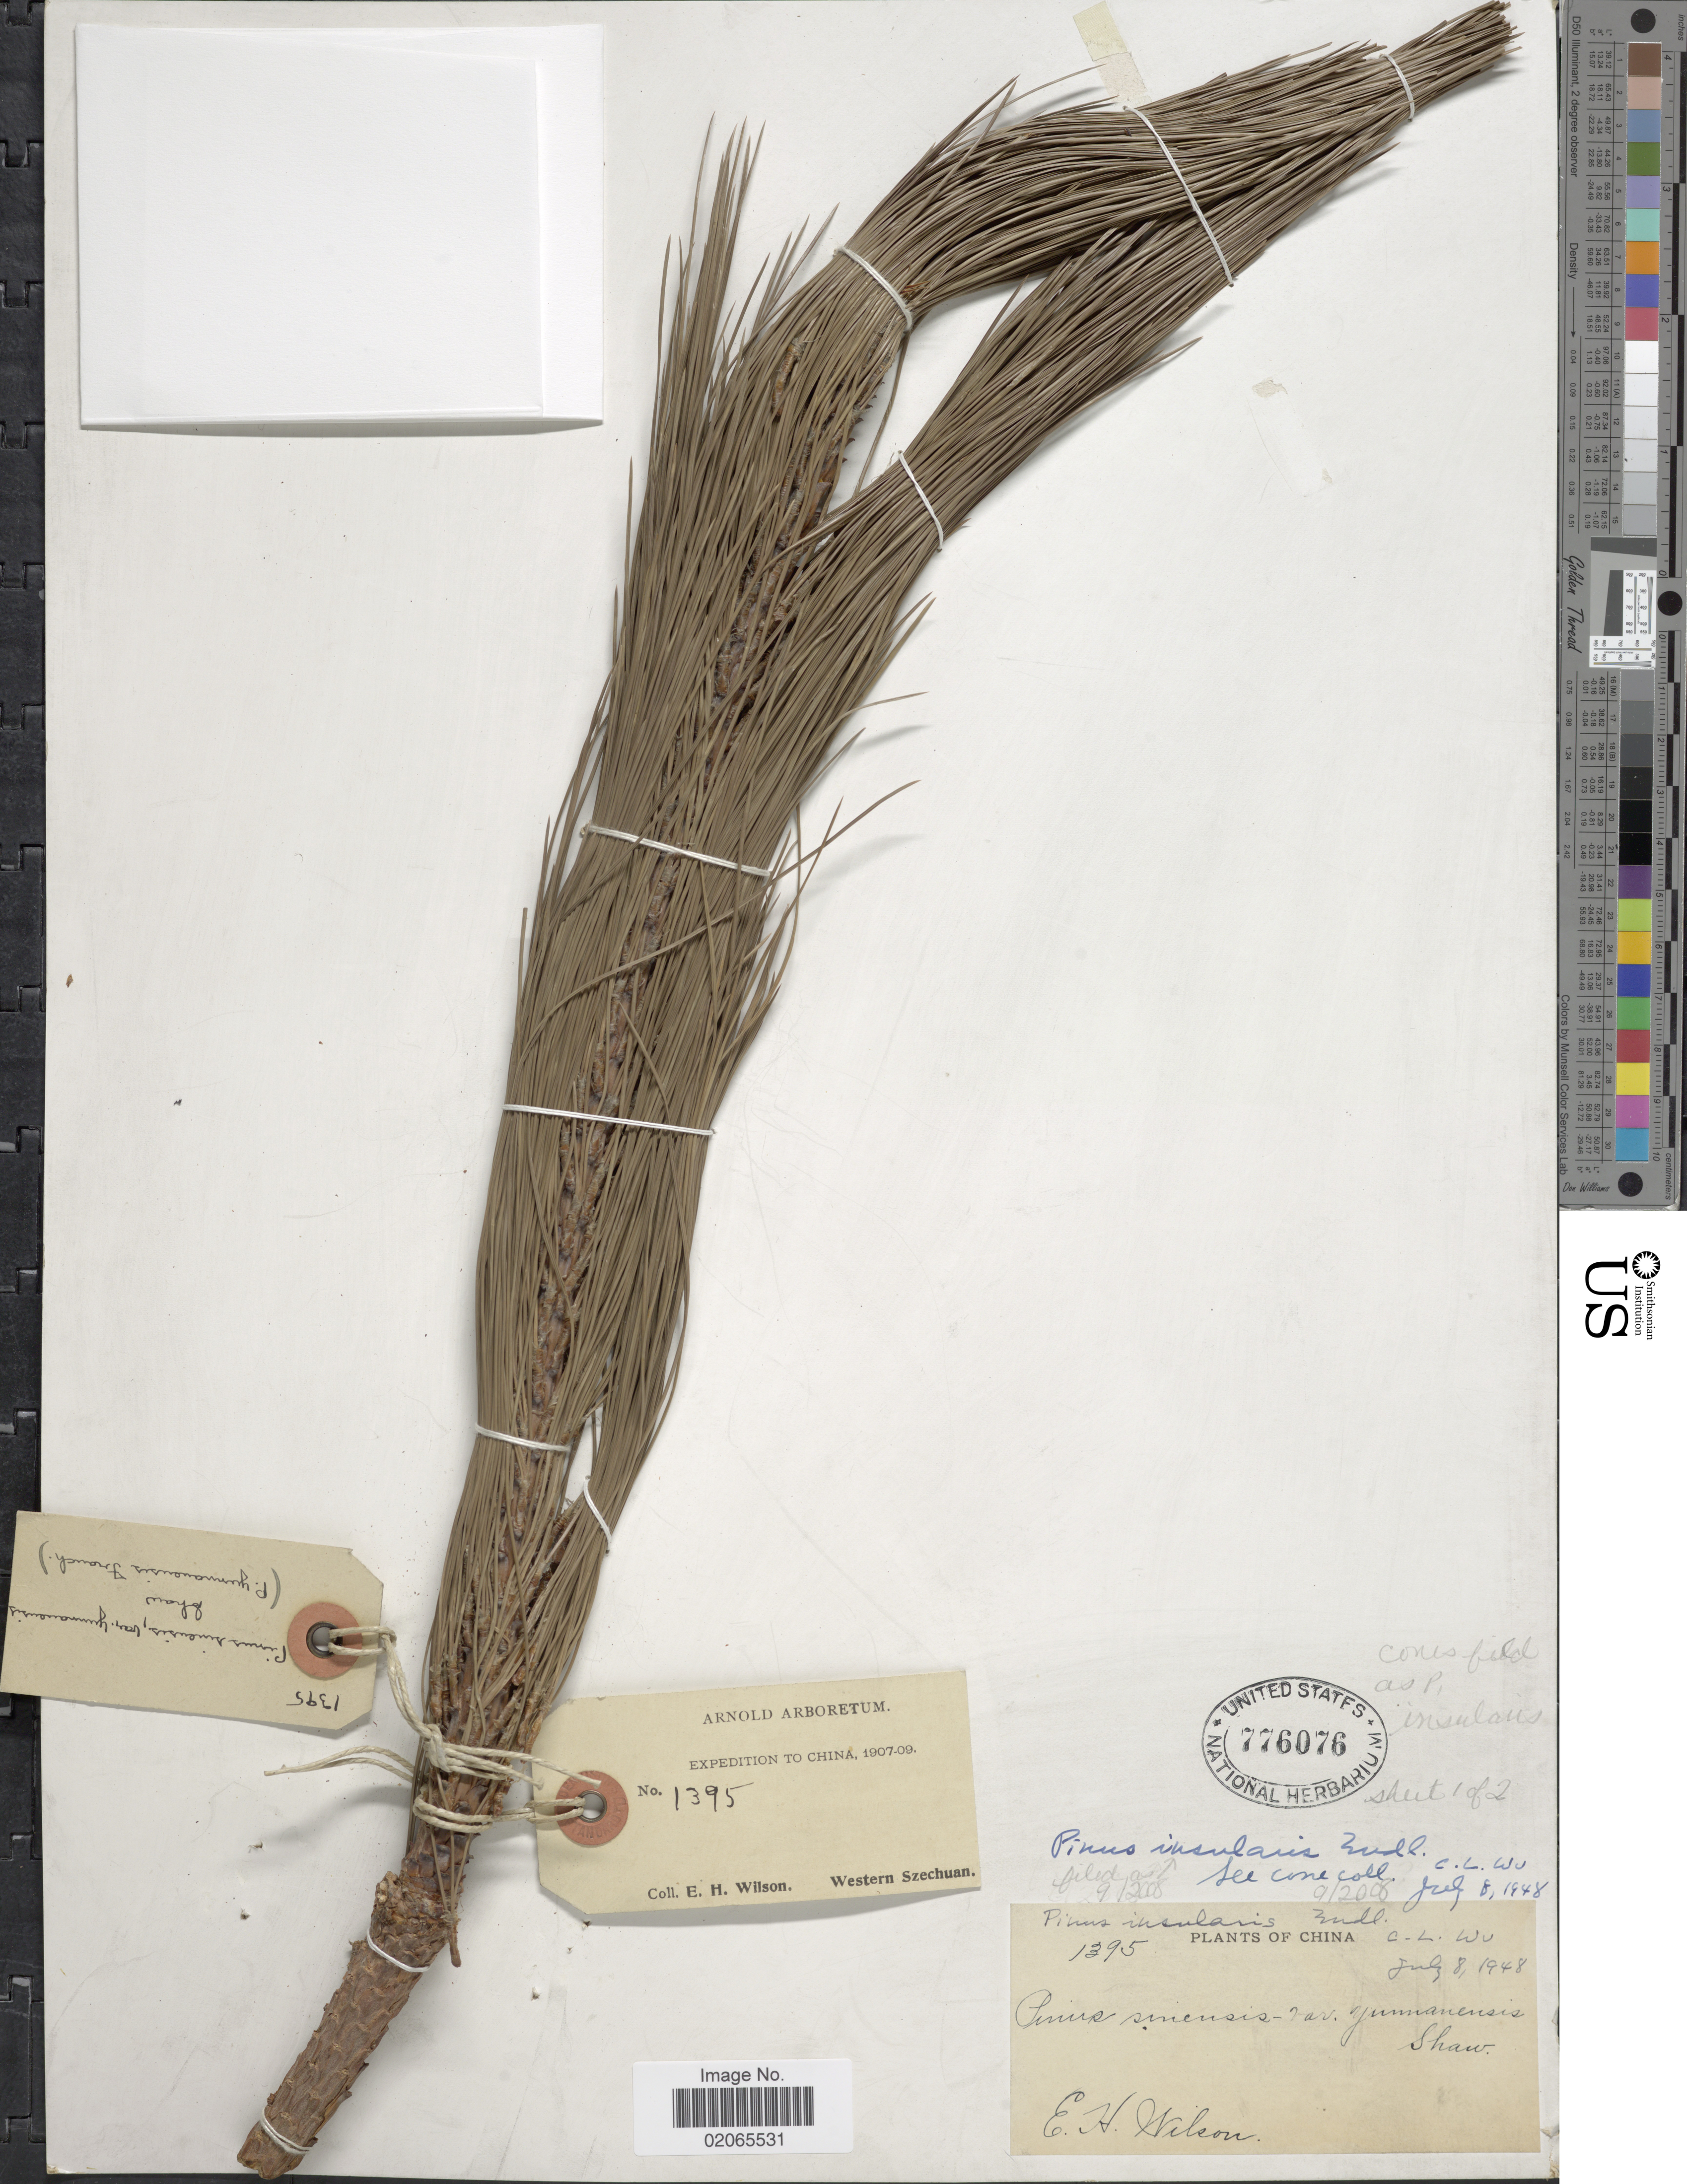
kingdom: Plantae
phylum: Tracheophyta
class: Pinopsida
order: Pinales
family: Pinaceae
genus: Pinus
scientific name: Pinus insularis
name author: Endl.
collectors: E. Wilson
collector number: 1395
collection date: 1907/1909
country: China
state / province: Sichuan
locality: Western Szechuan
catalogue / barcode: US 776076